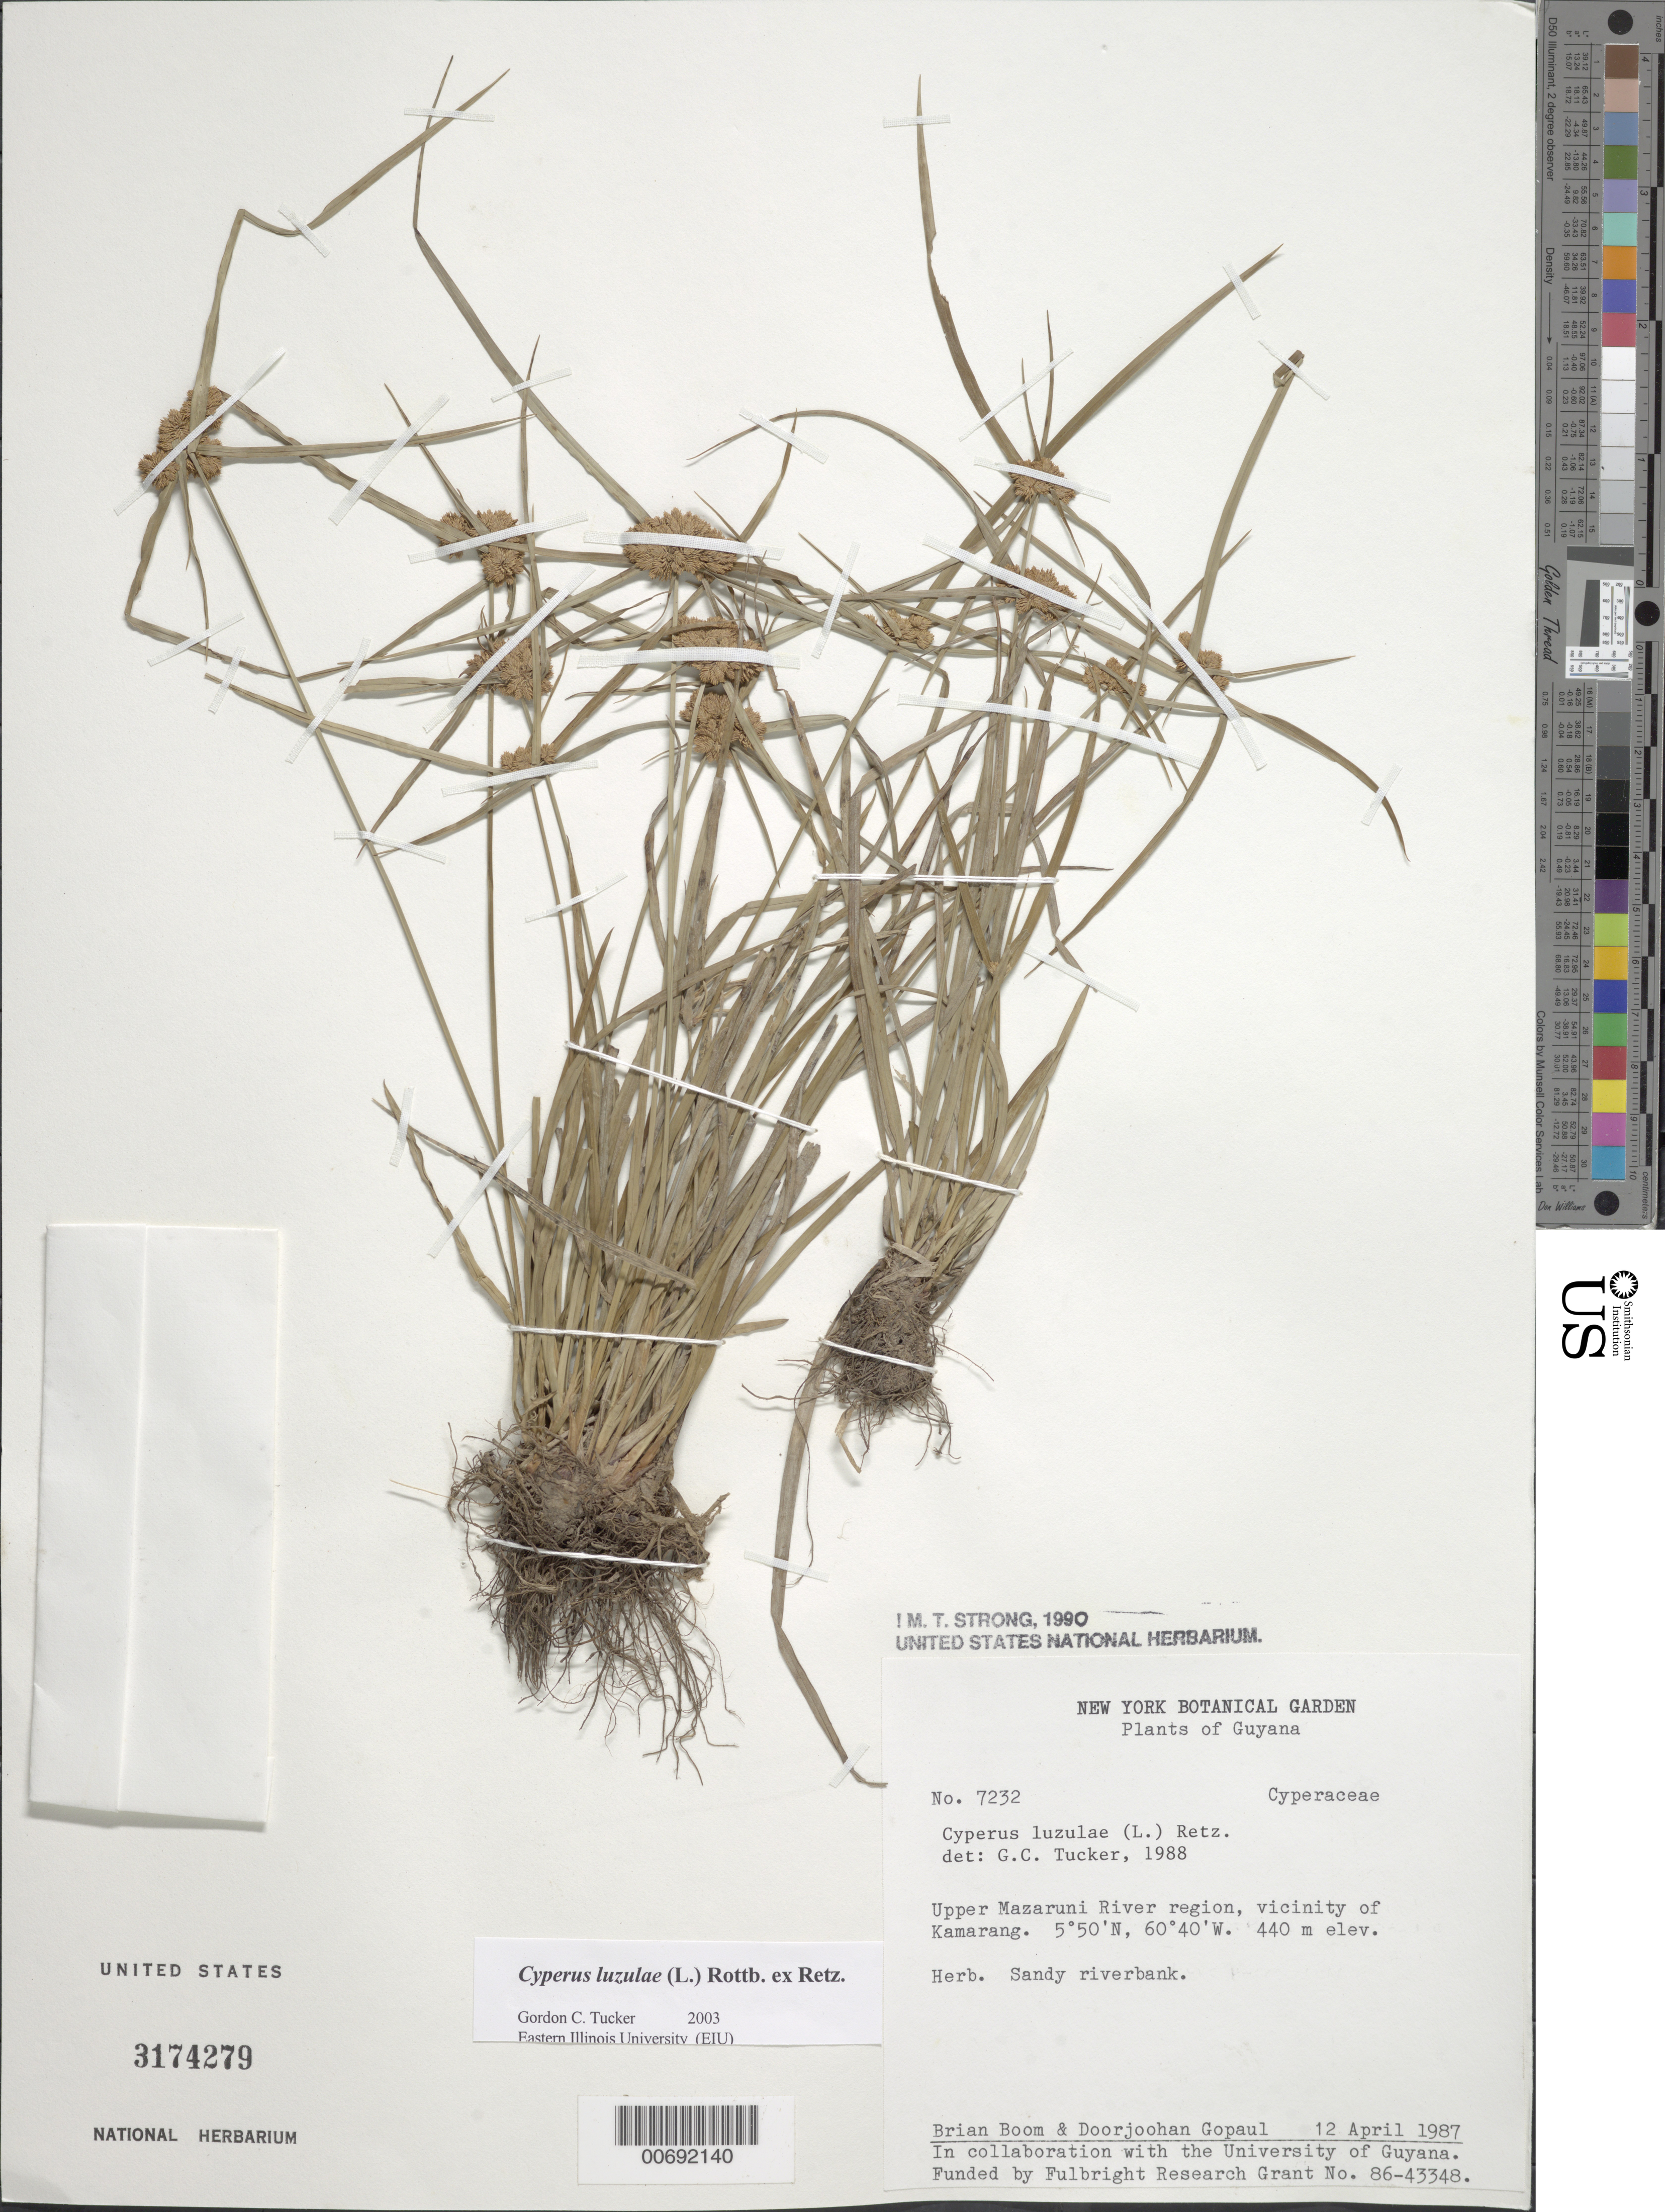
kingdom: Plantae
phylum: Tracheophyta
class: Liliopsida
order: Poales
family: Cyperaceae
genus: Cyperus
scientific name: Cyperus luzulae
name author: (L.) Rottb. ex Retz.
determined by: Tucker, G. C.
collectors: B. M. Boom & D. Gopaul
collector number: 7232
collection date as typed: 12-Apr-87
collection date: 1987-04-12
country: Guyana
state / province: Cuyuni-Mazaruni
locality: Kamarang vic., upper Mazaruni R.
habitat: Sandy riverbank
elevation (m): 440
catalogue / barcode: US 3174279